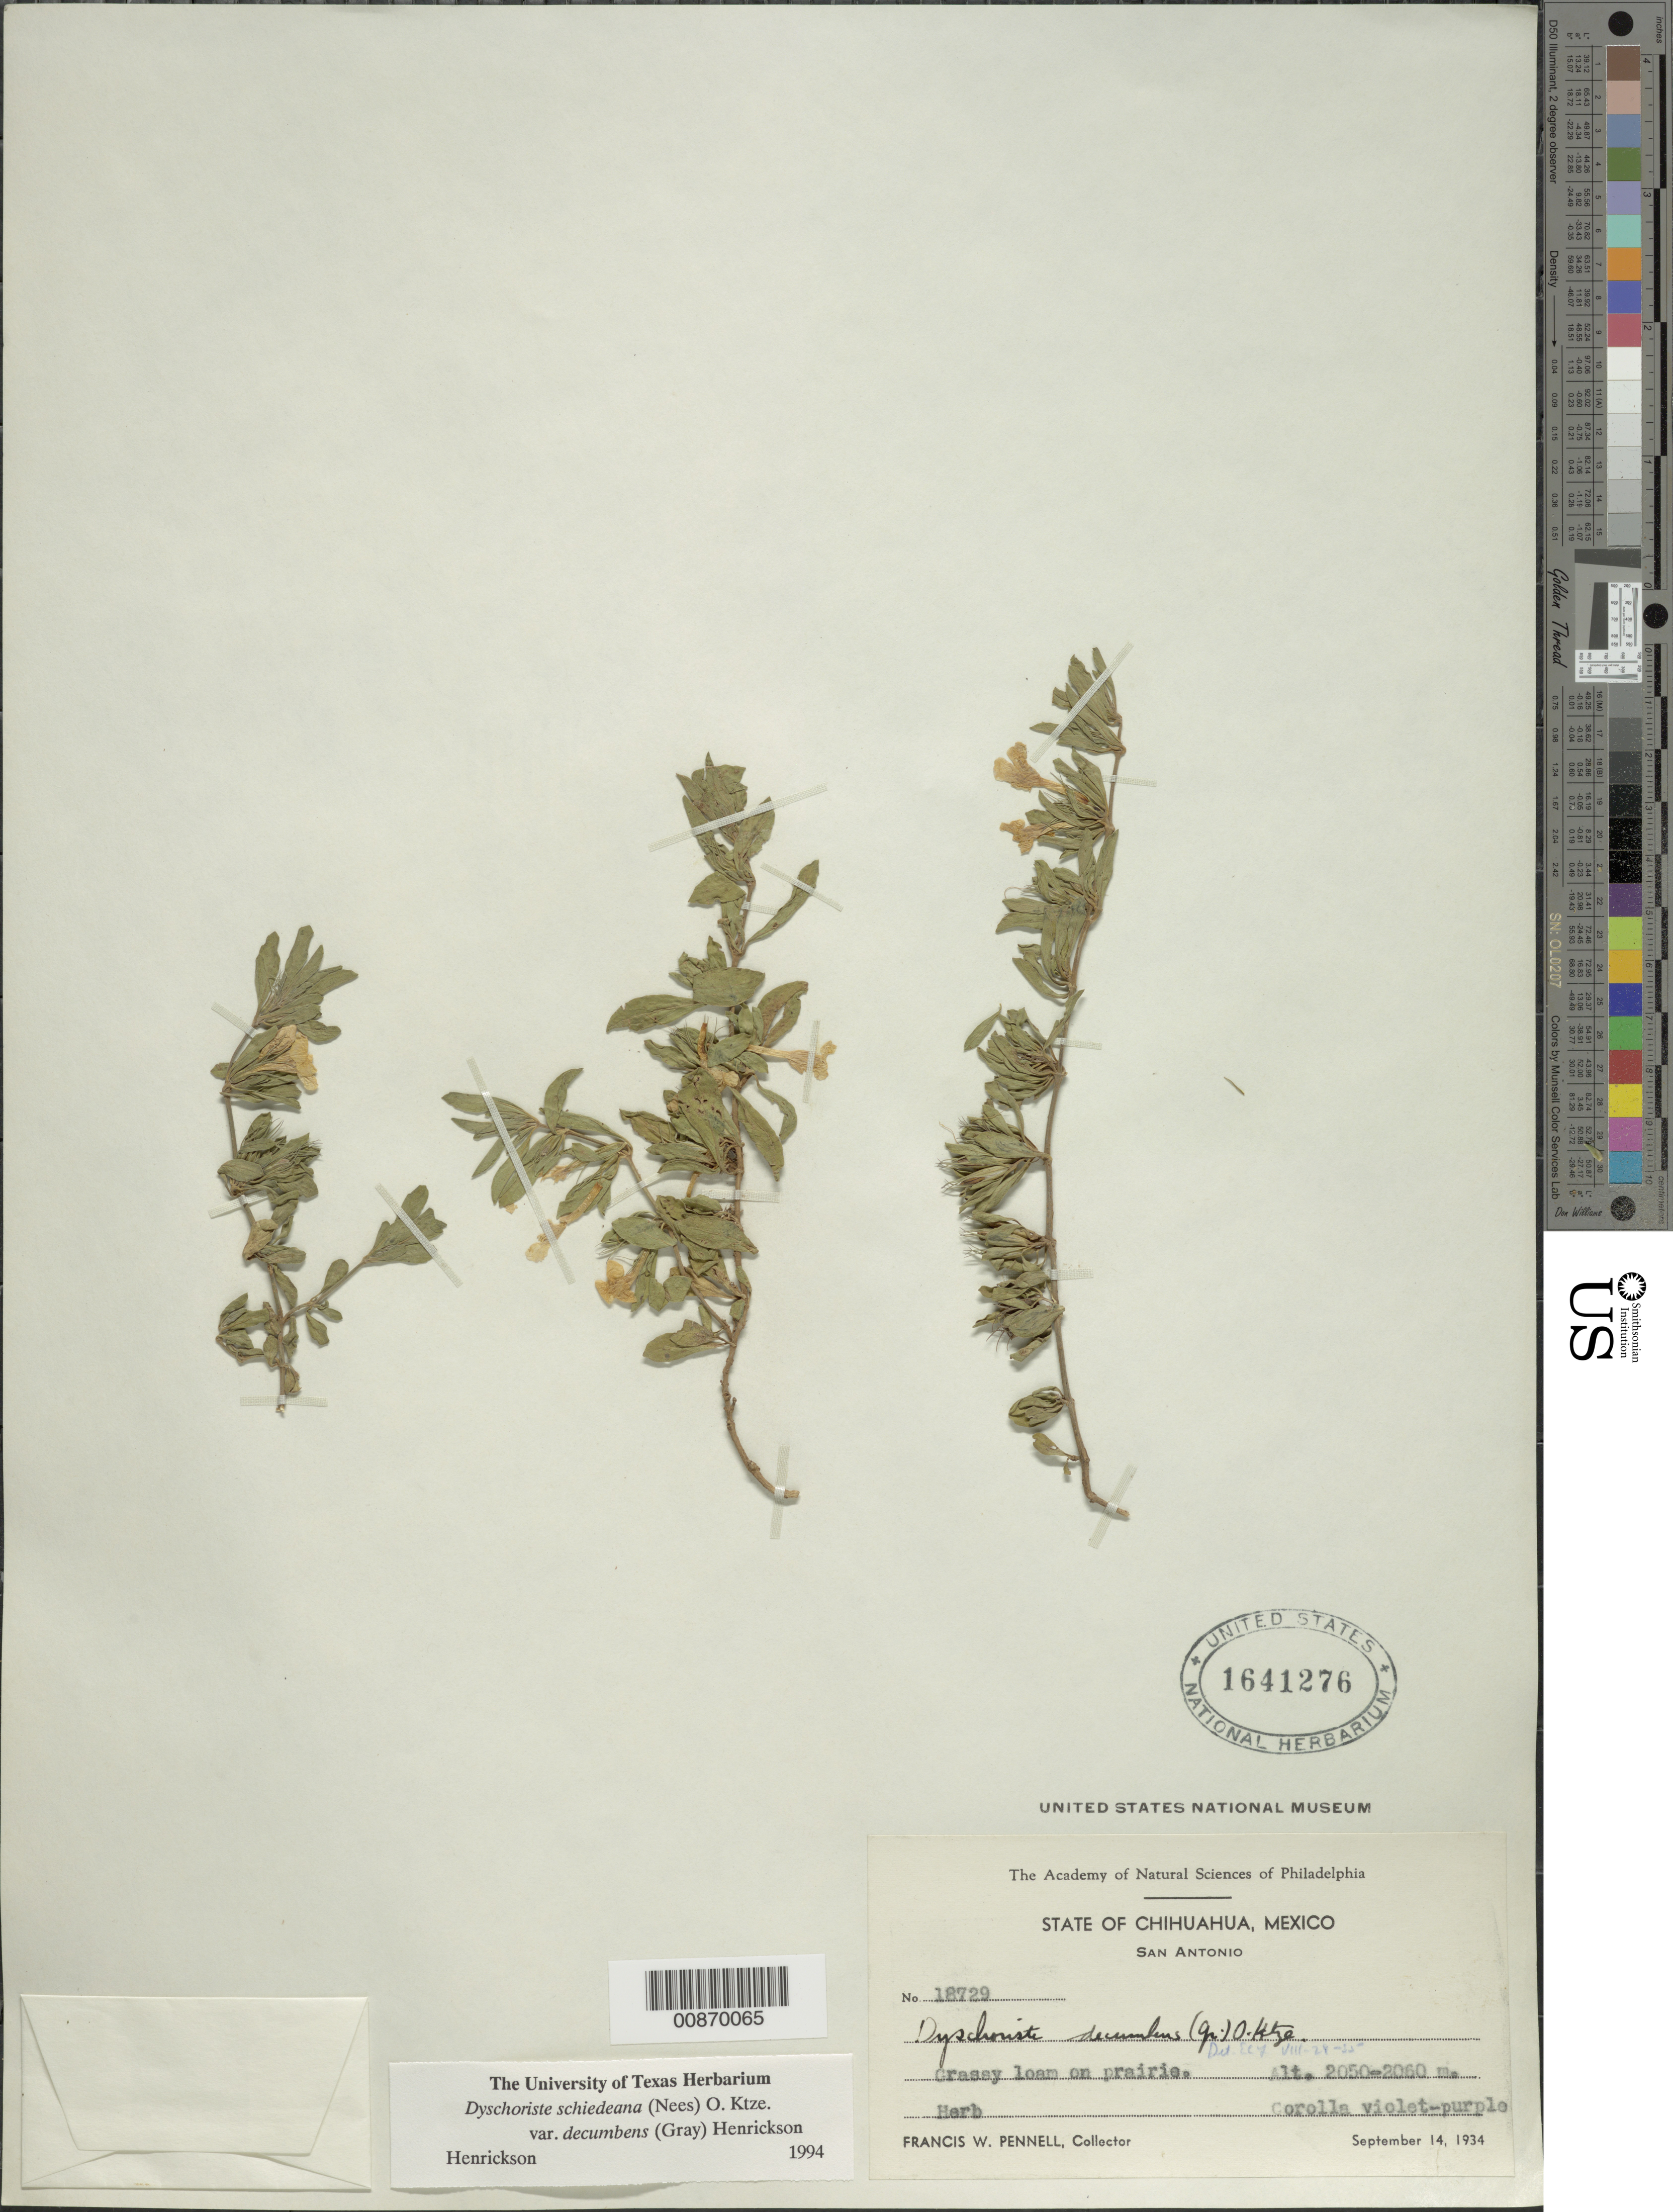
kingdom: Plantae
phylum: Tracheophyta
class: Magnoliopsida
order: Lamiales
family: Acanthaceae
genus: Dyschoriste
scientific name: Dyschoriste schiedeana var. decumbens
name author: (A. Gray) Henrickson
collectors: F. W. Pennell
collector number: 18729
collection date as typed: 14 Sep 1934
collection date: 1934-09-14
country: Mexico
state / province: Chihuahua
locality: San Antonio, Chihuahua.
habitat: Grassy loam on prairie.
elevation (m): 2060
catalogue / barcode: US 1641276